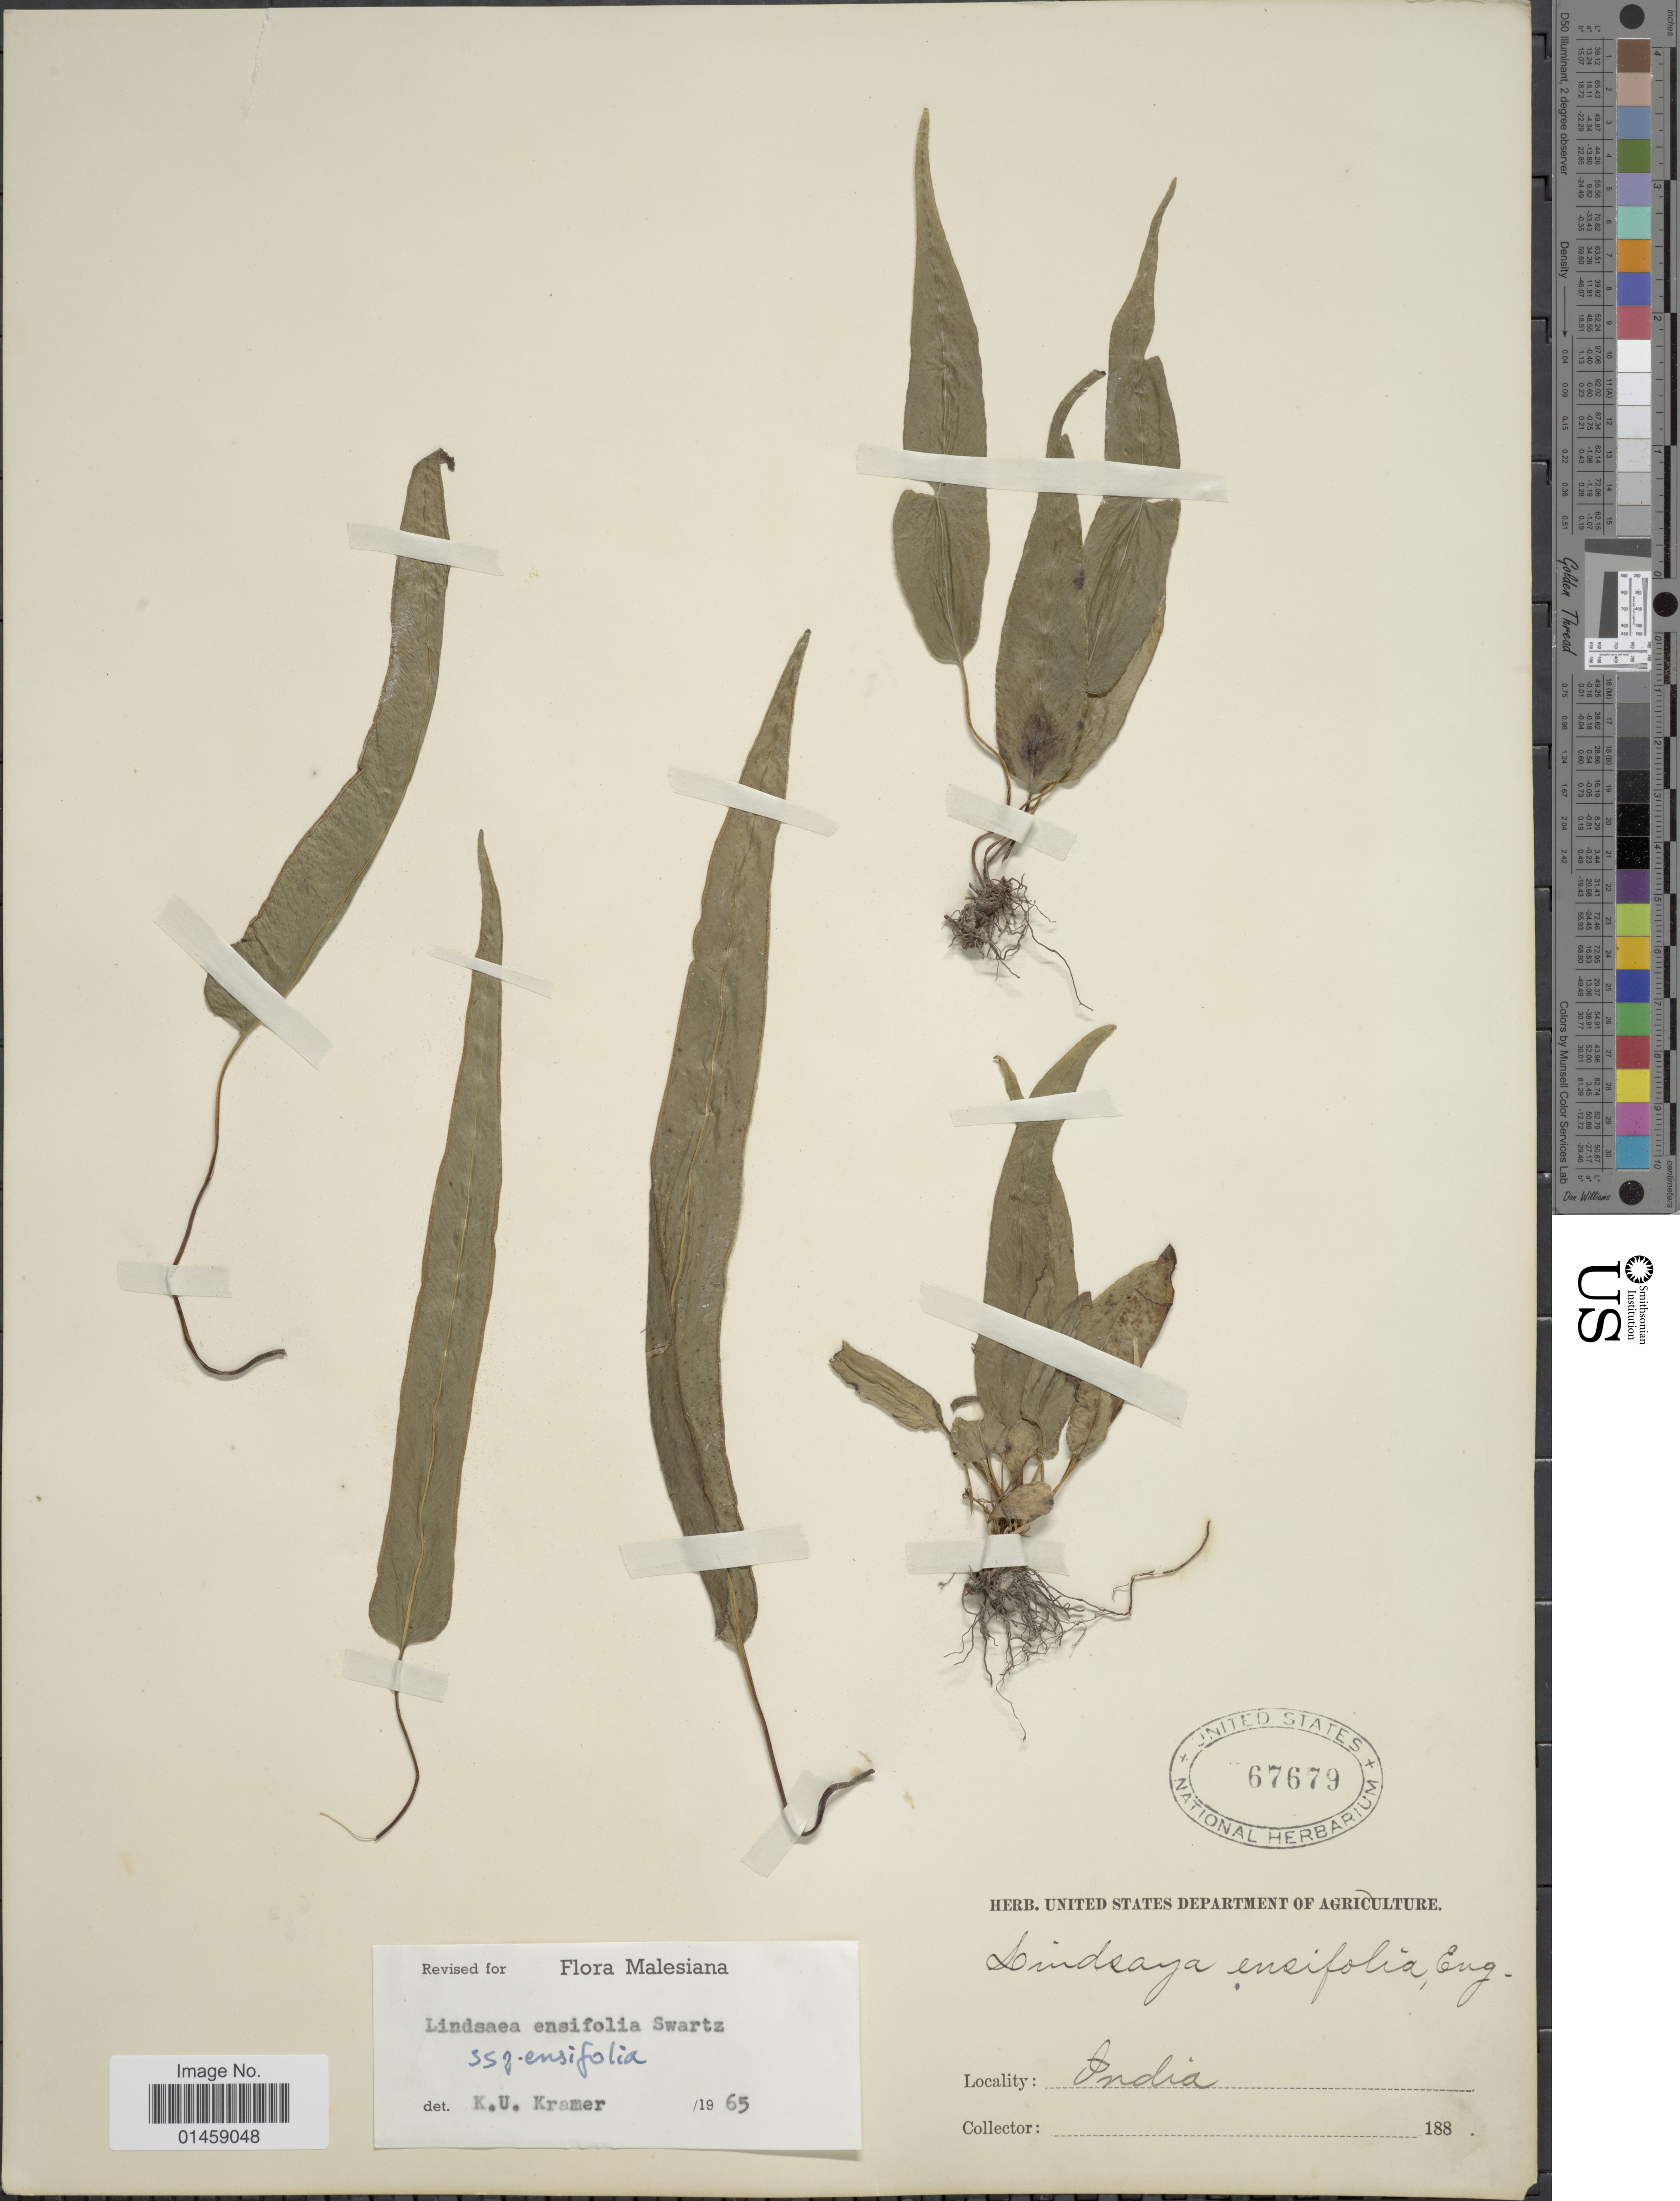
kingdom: Plantae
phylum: Tracheophyta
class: Polypodiopsida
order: Polypodiales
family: Lindsaeaceae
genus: Lindsaea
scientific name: Lindsaea ensifolia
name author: Sw.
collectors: United States Department of Agriculture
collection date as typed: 188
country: India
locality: India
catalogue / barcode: US 67679